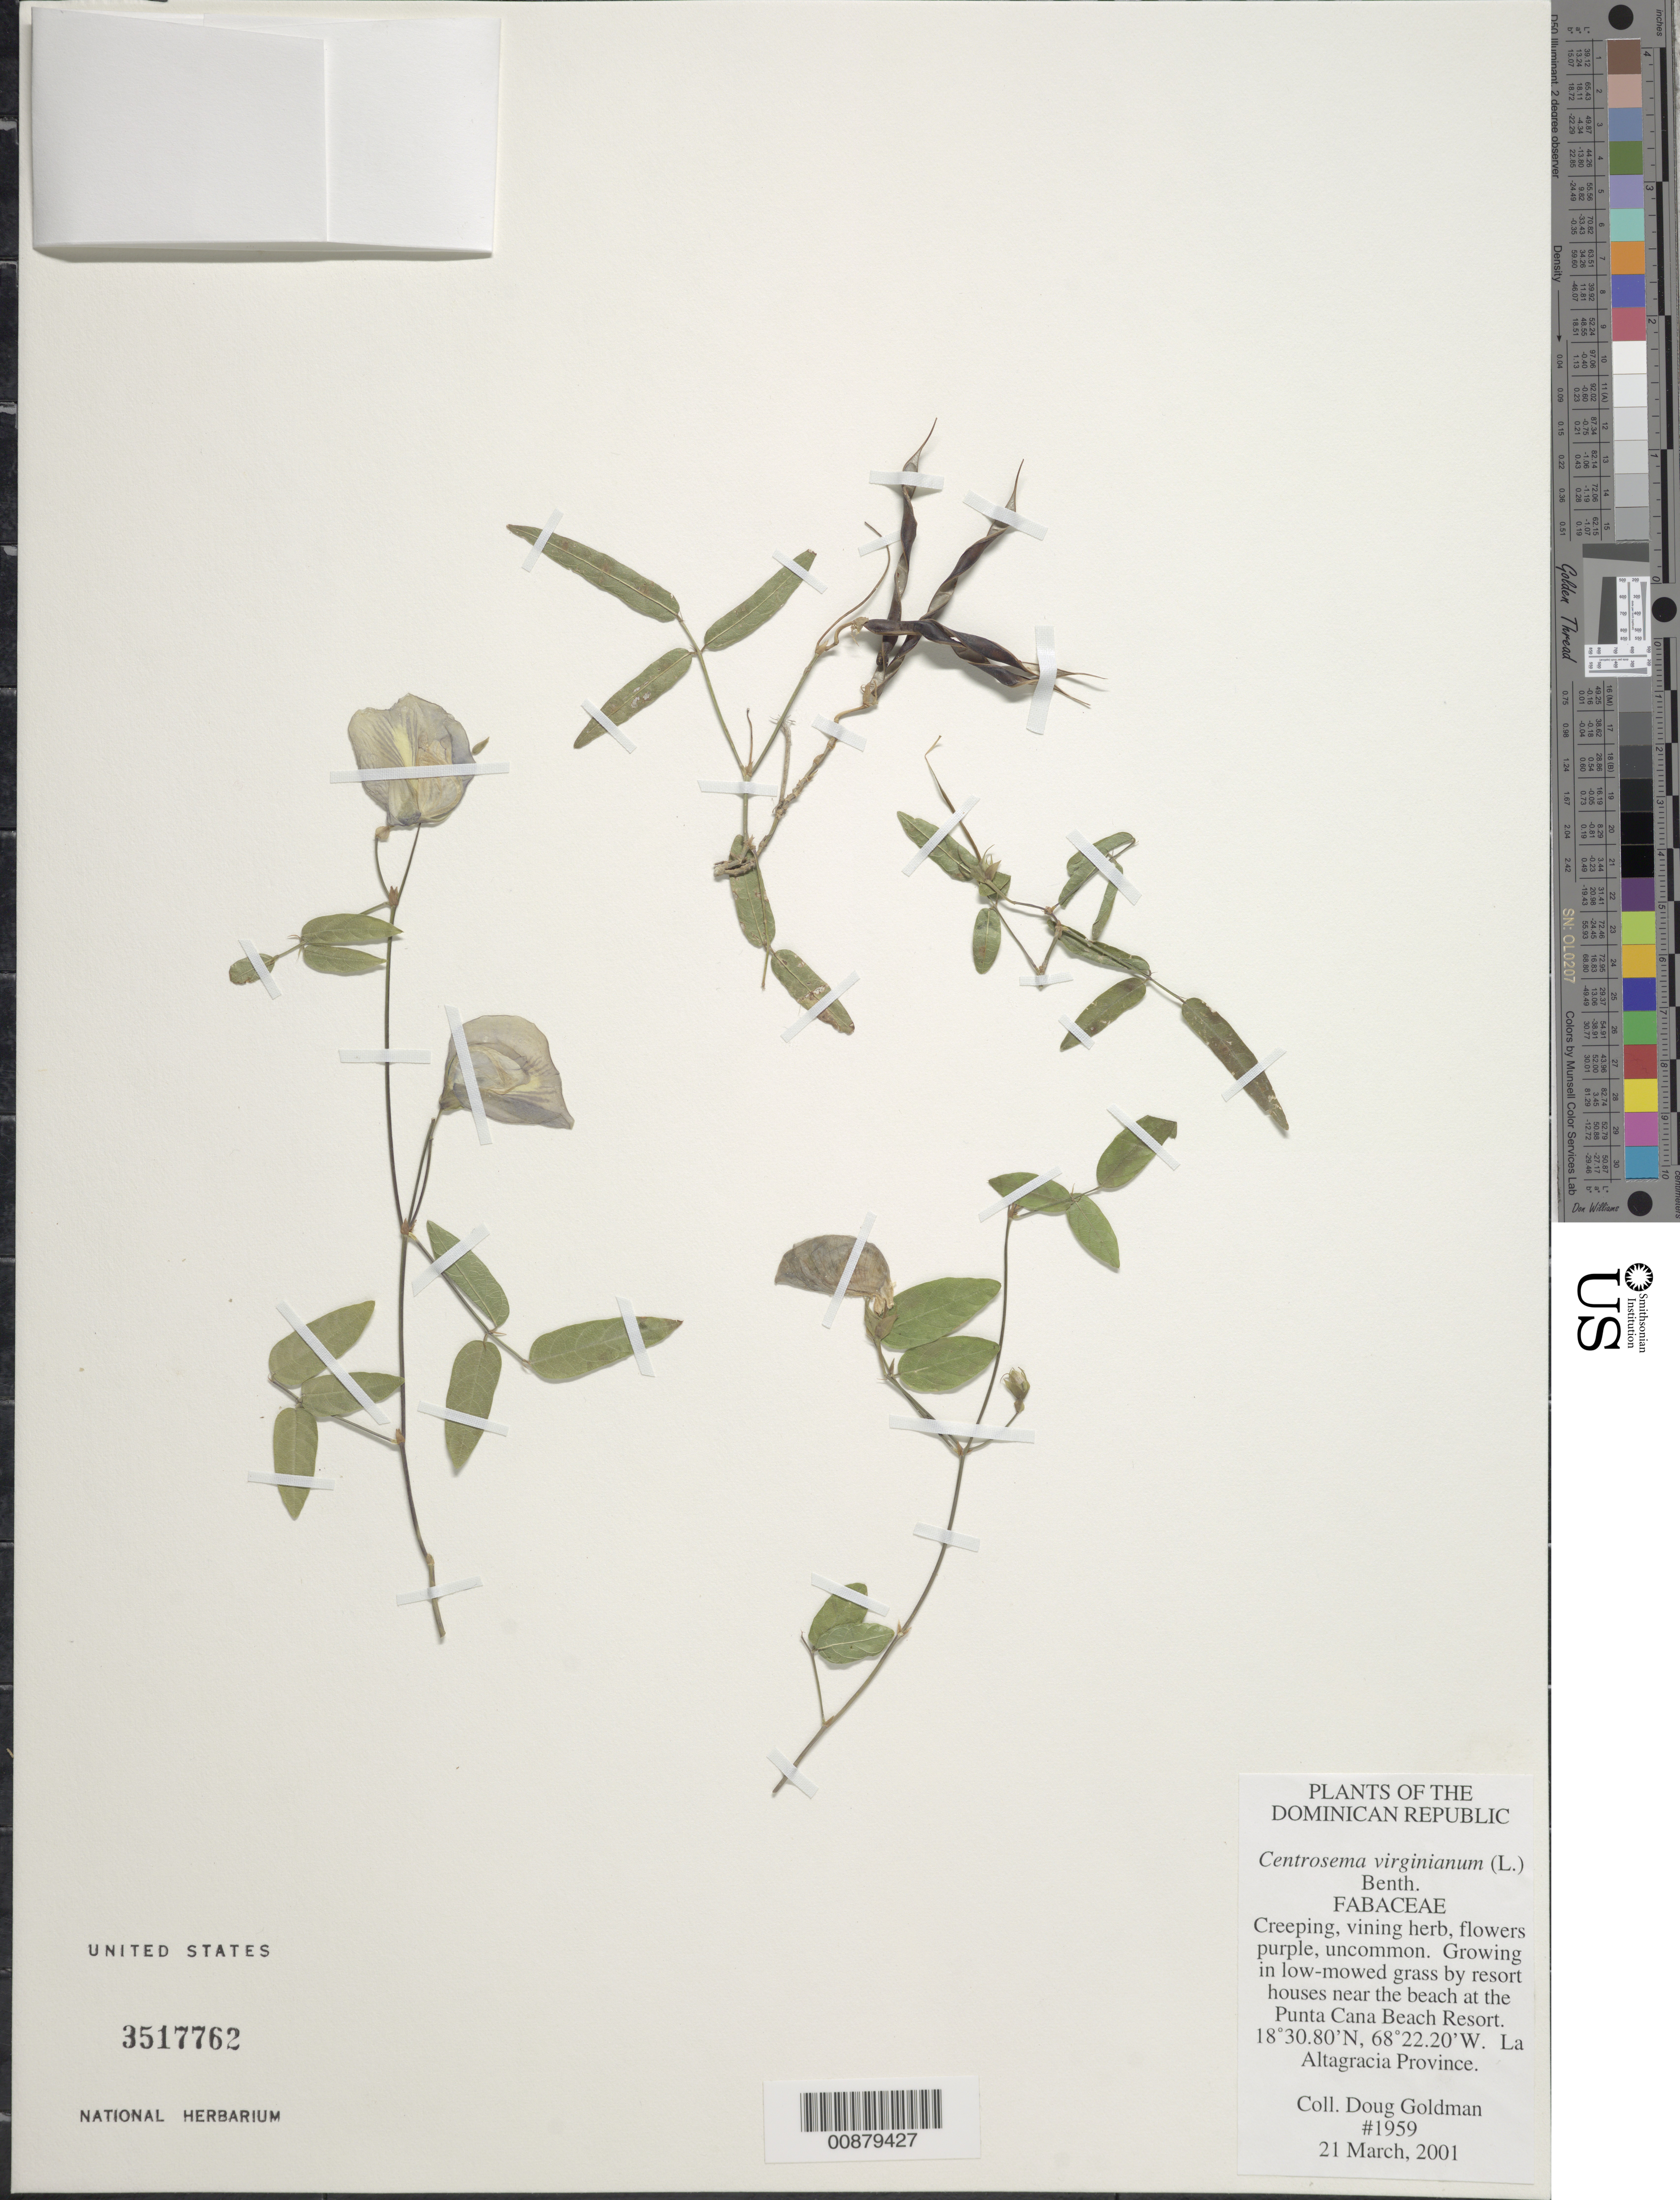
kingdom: Plantae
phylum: Tracheophyta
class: Magnoliopsida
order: Fabales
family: Fabaceae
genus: Centrosema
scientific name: Centrosema virginianum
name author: (L.) Benth.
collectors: D. H. Goldman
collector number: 1959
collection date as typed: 21 Mar 2001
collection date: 2001-03-21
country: Dominican Republic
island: Hispaniola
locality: La Altagracia Province: Punta Cana Beach Resort.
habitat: Growing in low-mowed grass by resort houses near the beach.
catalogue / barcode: US 3517762